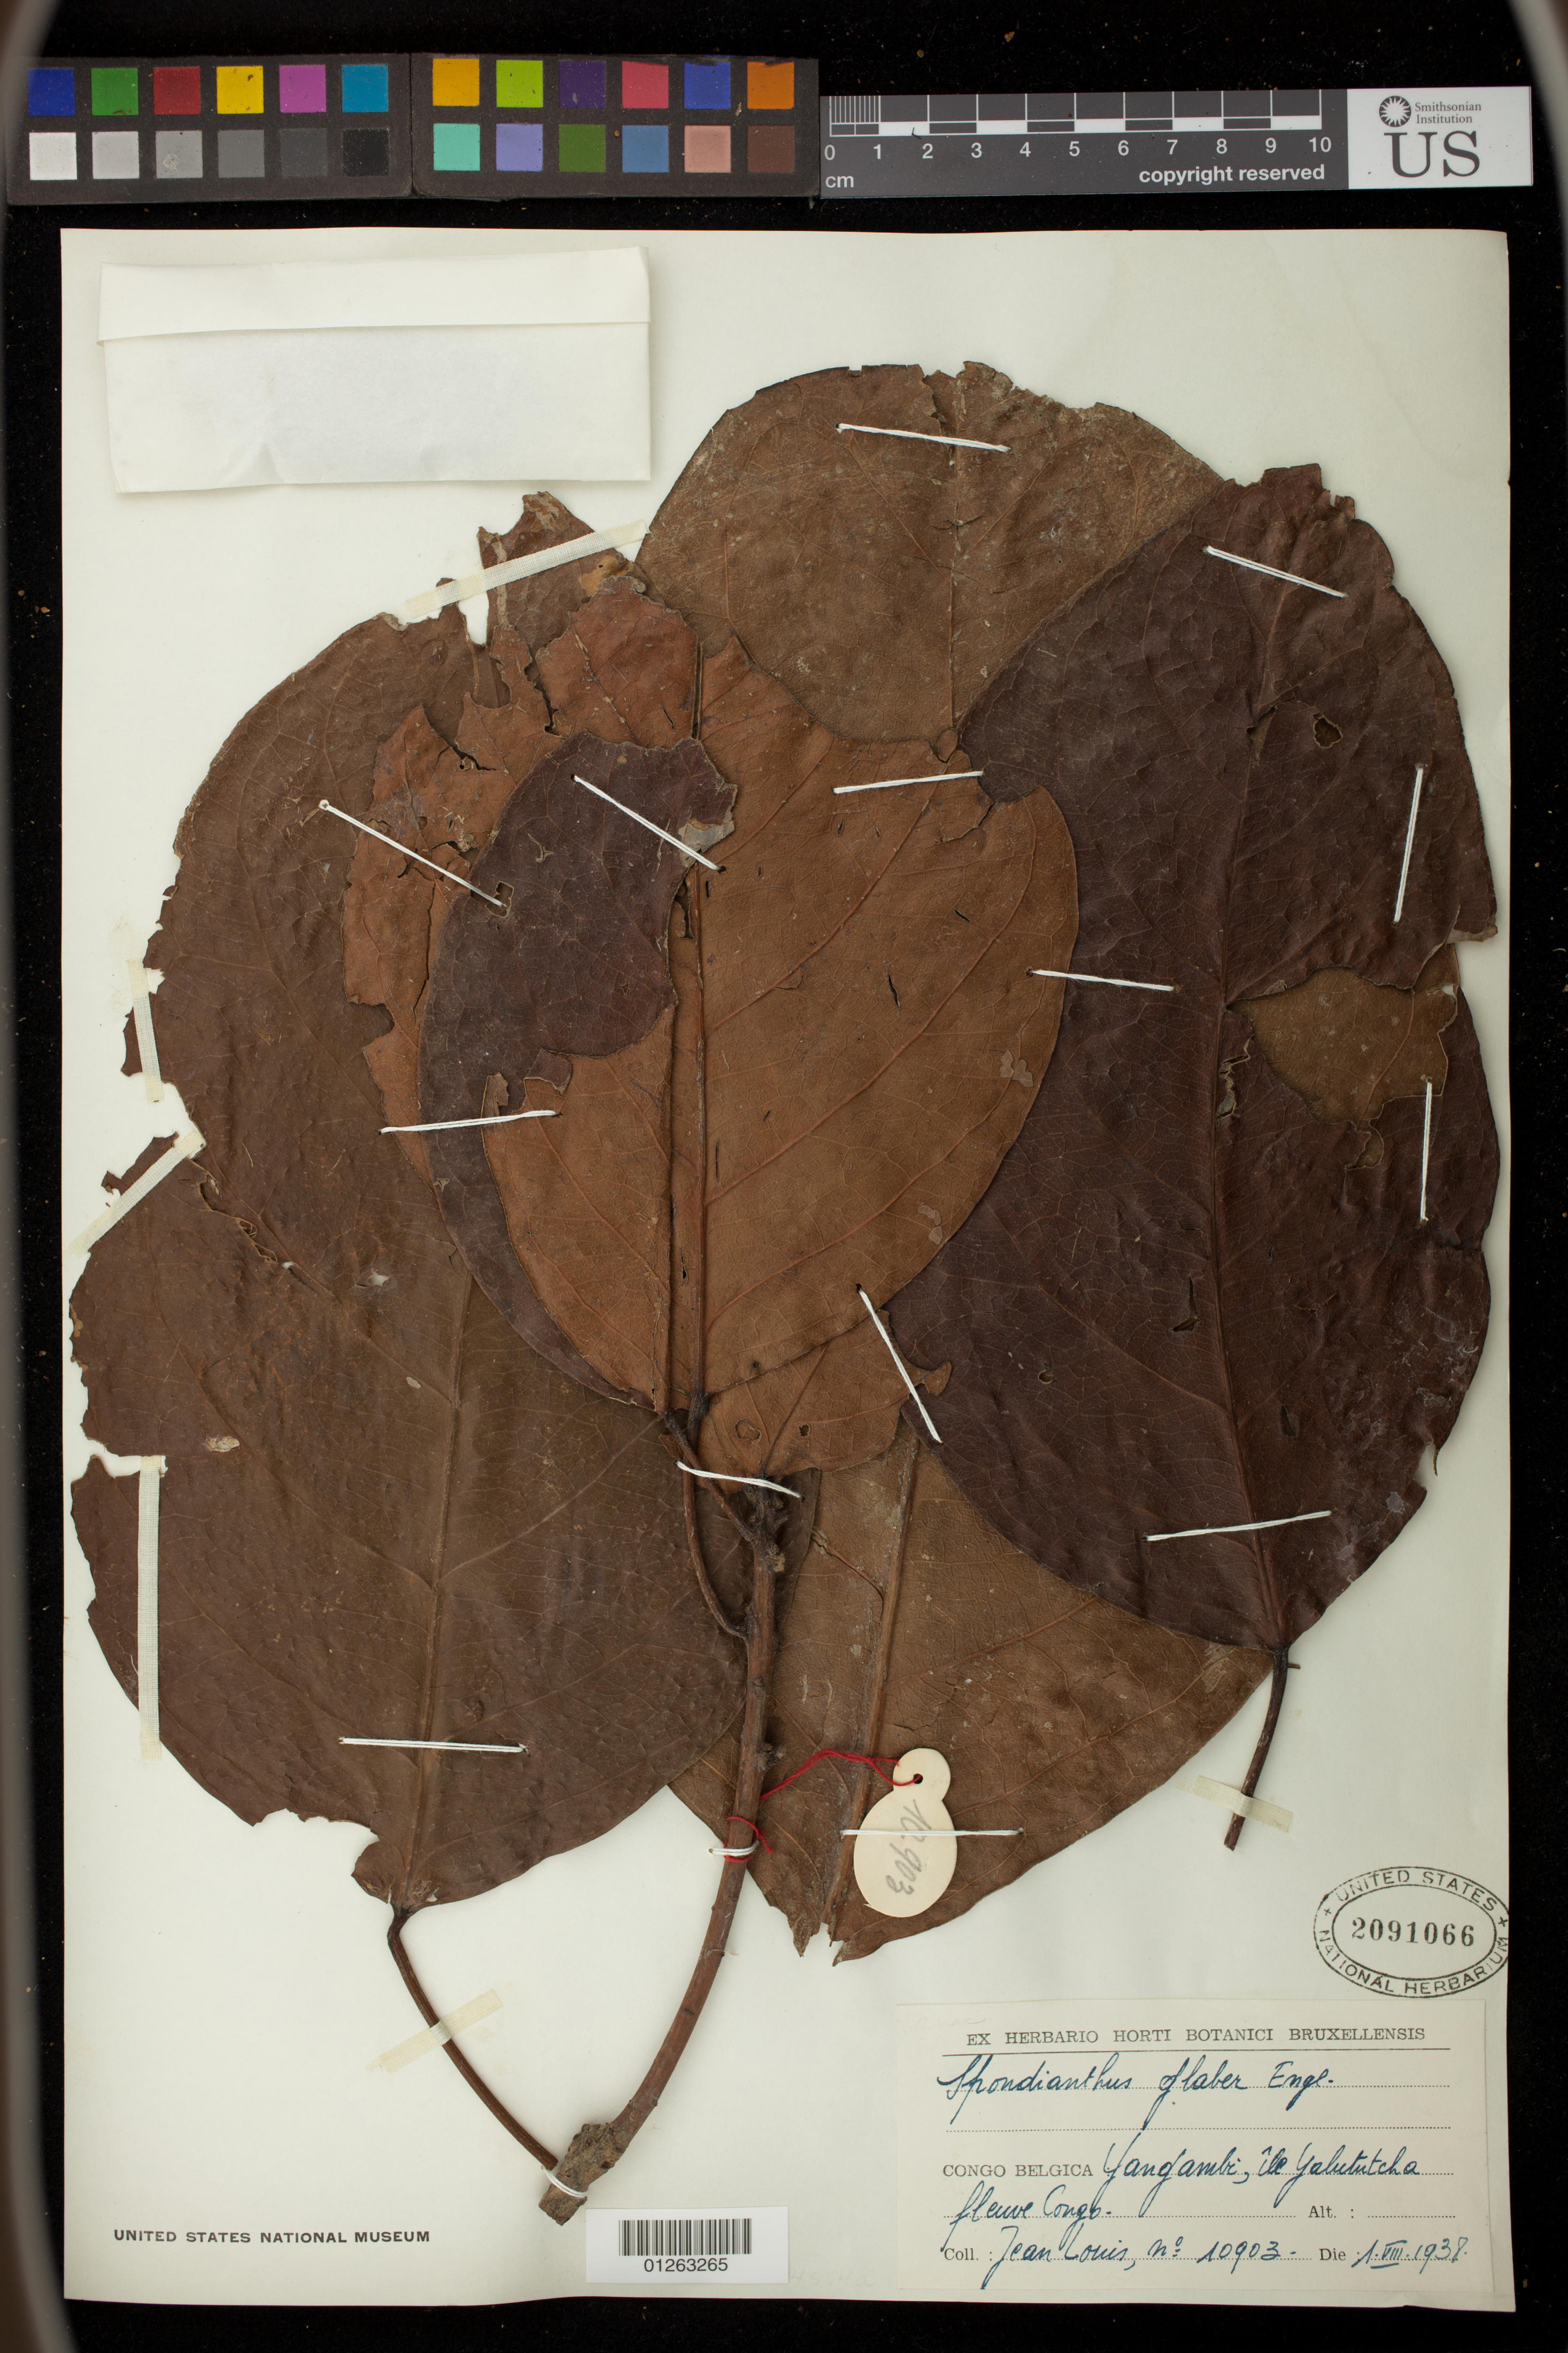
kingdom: Plantae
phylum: Tracheophyta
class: Magnoliopsida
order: Malpighiales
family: Phyllanthaceae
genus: Spondianthus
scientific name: Spondianthus glaber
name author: Engl.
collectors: J. Louis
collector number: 10903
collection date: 1938-08-01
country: Congo, Democratic Republic of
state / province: Kasaï-Oriental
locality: Yangambi, ile Yalututcha fleuve Congo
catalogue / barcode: US 2091066